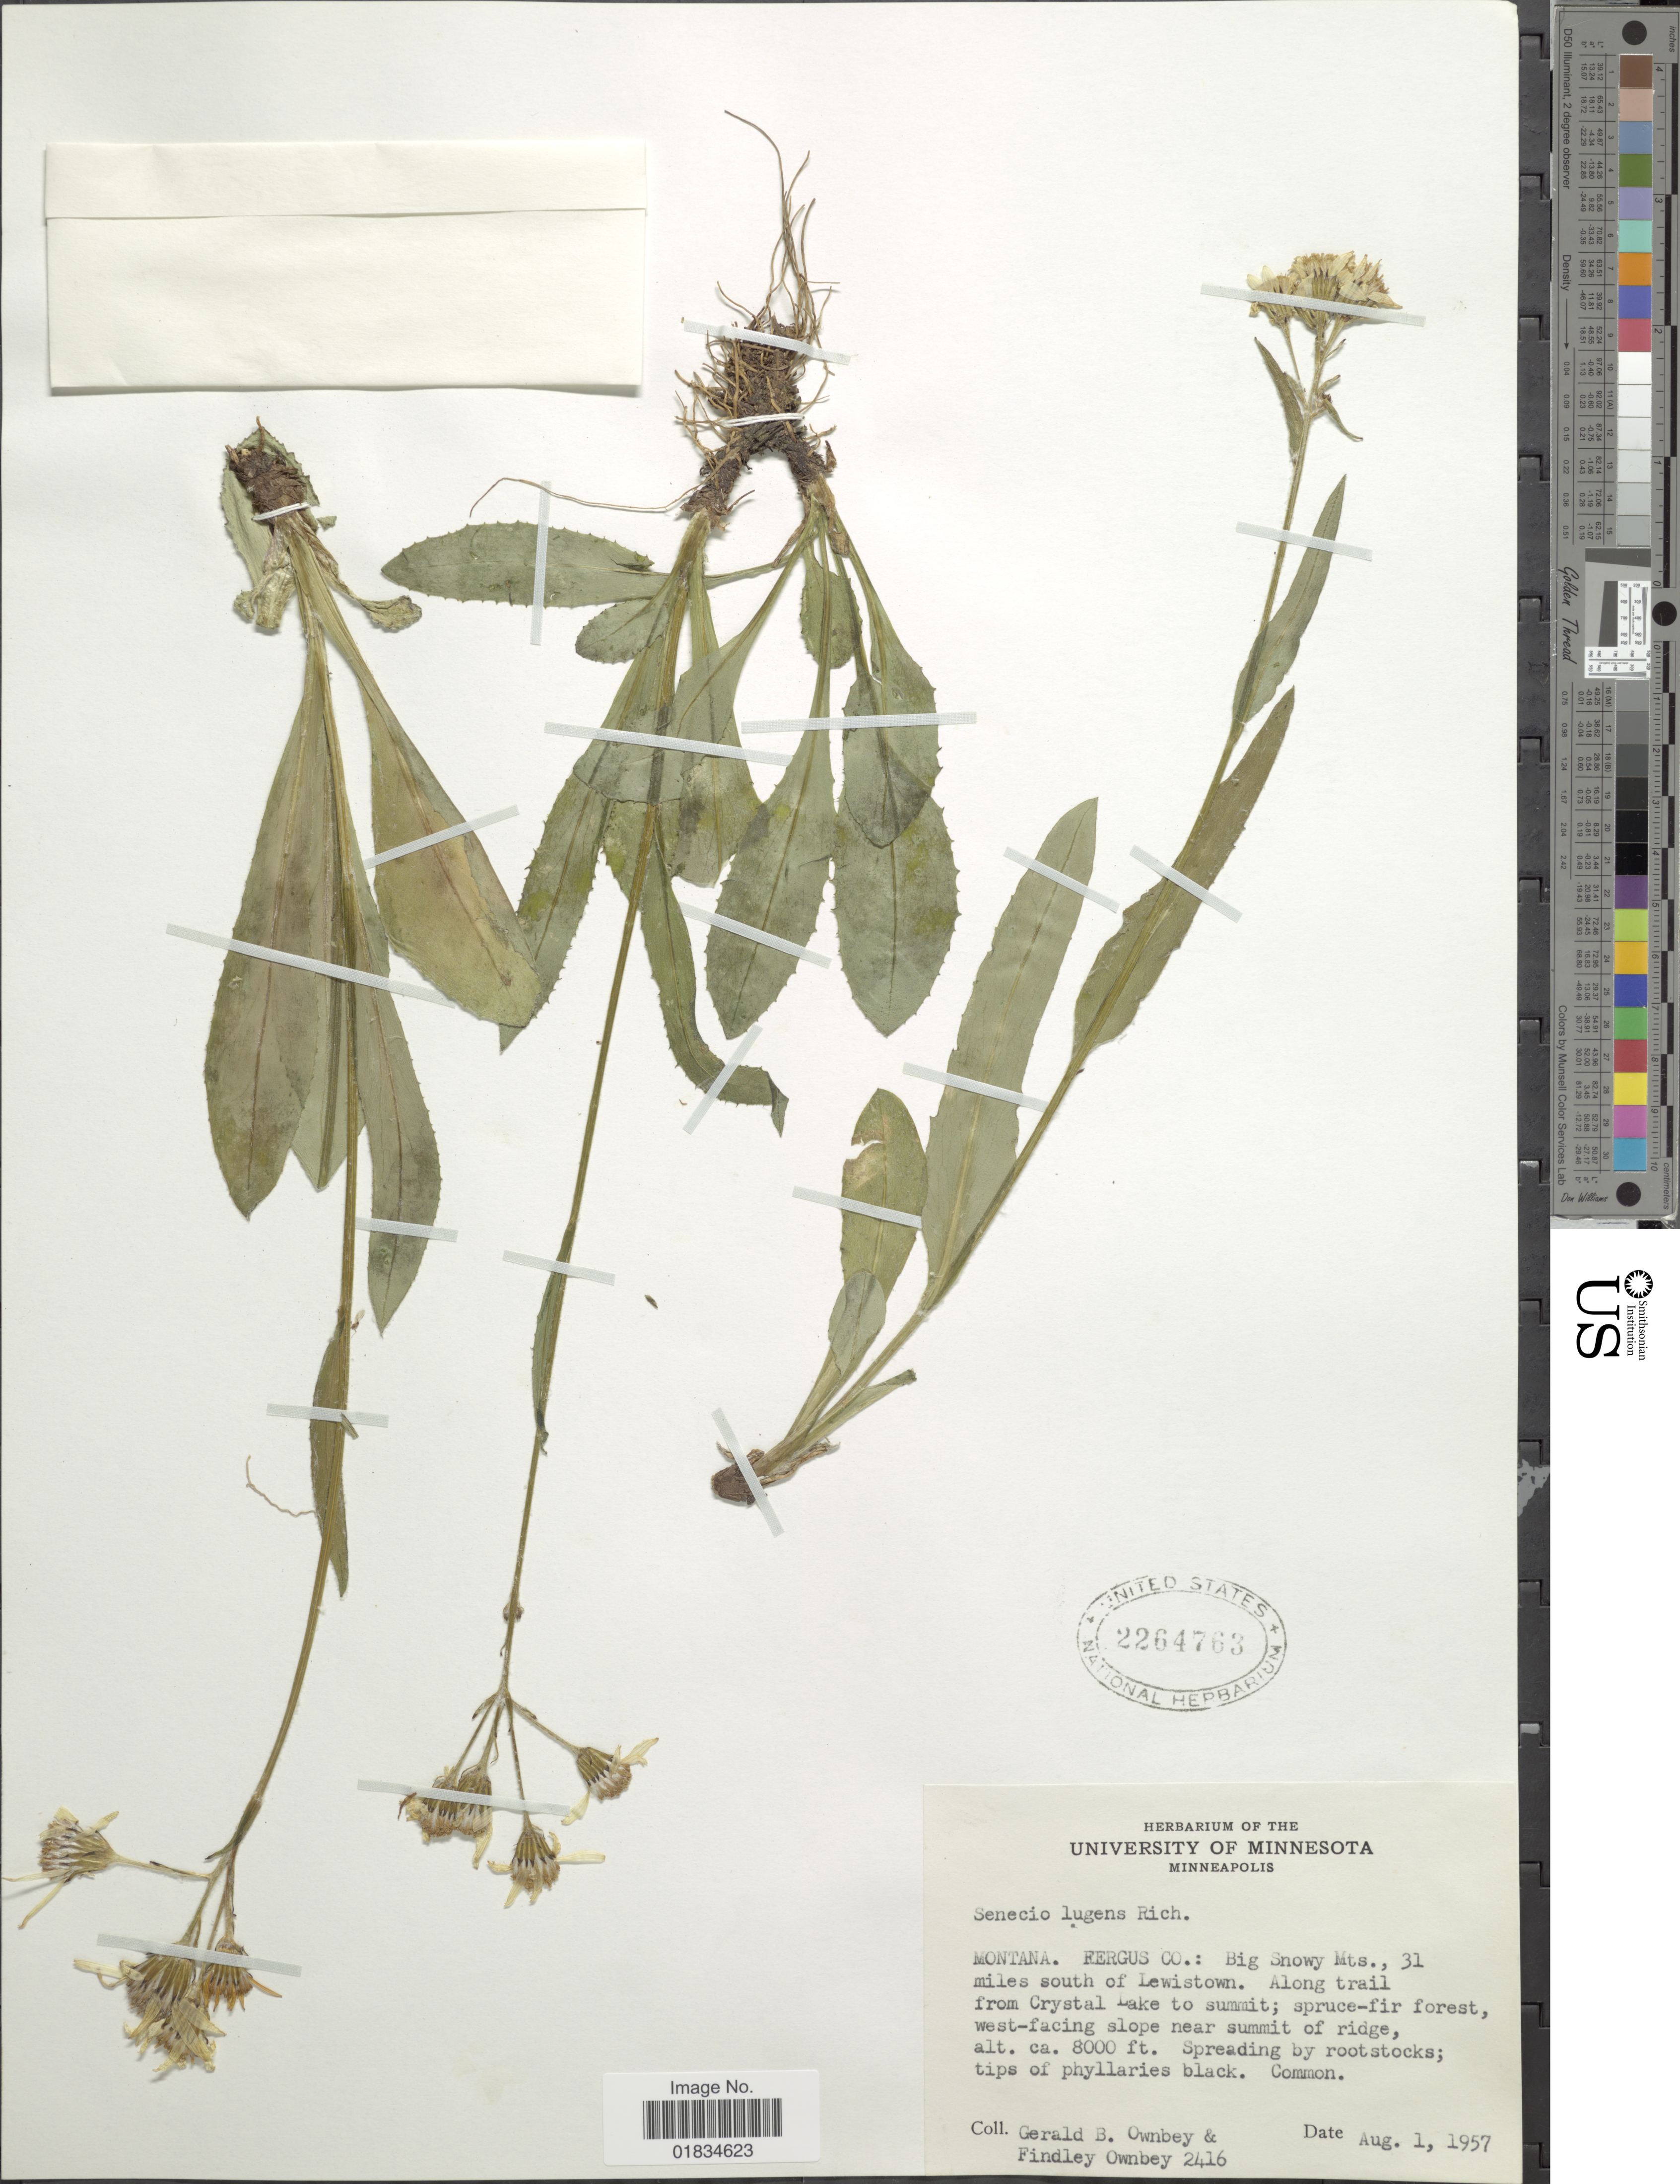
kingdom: Plantae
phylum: Tracheophyta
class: Magnoliopsida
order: Asterales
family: Asteraceae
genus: Senecio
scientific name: Senecio lugens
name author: Richardson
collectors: G. B. Ownbey & F. Ownbey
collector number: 2416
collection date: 1957-08-01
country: United States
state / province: Montana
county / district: Fergus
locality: Big Snowy Mts., 31 miles south of Lewistown, Along trail from Crystal Lake to summit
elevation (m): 2438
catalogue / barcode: US 2264763